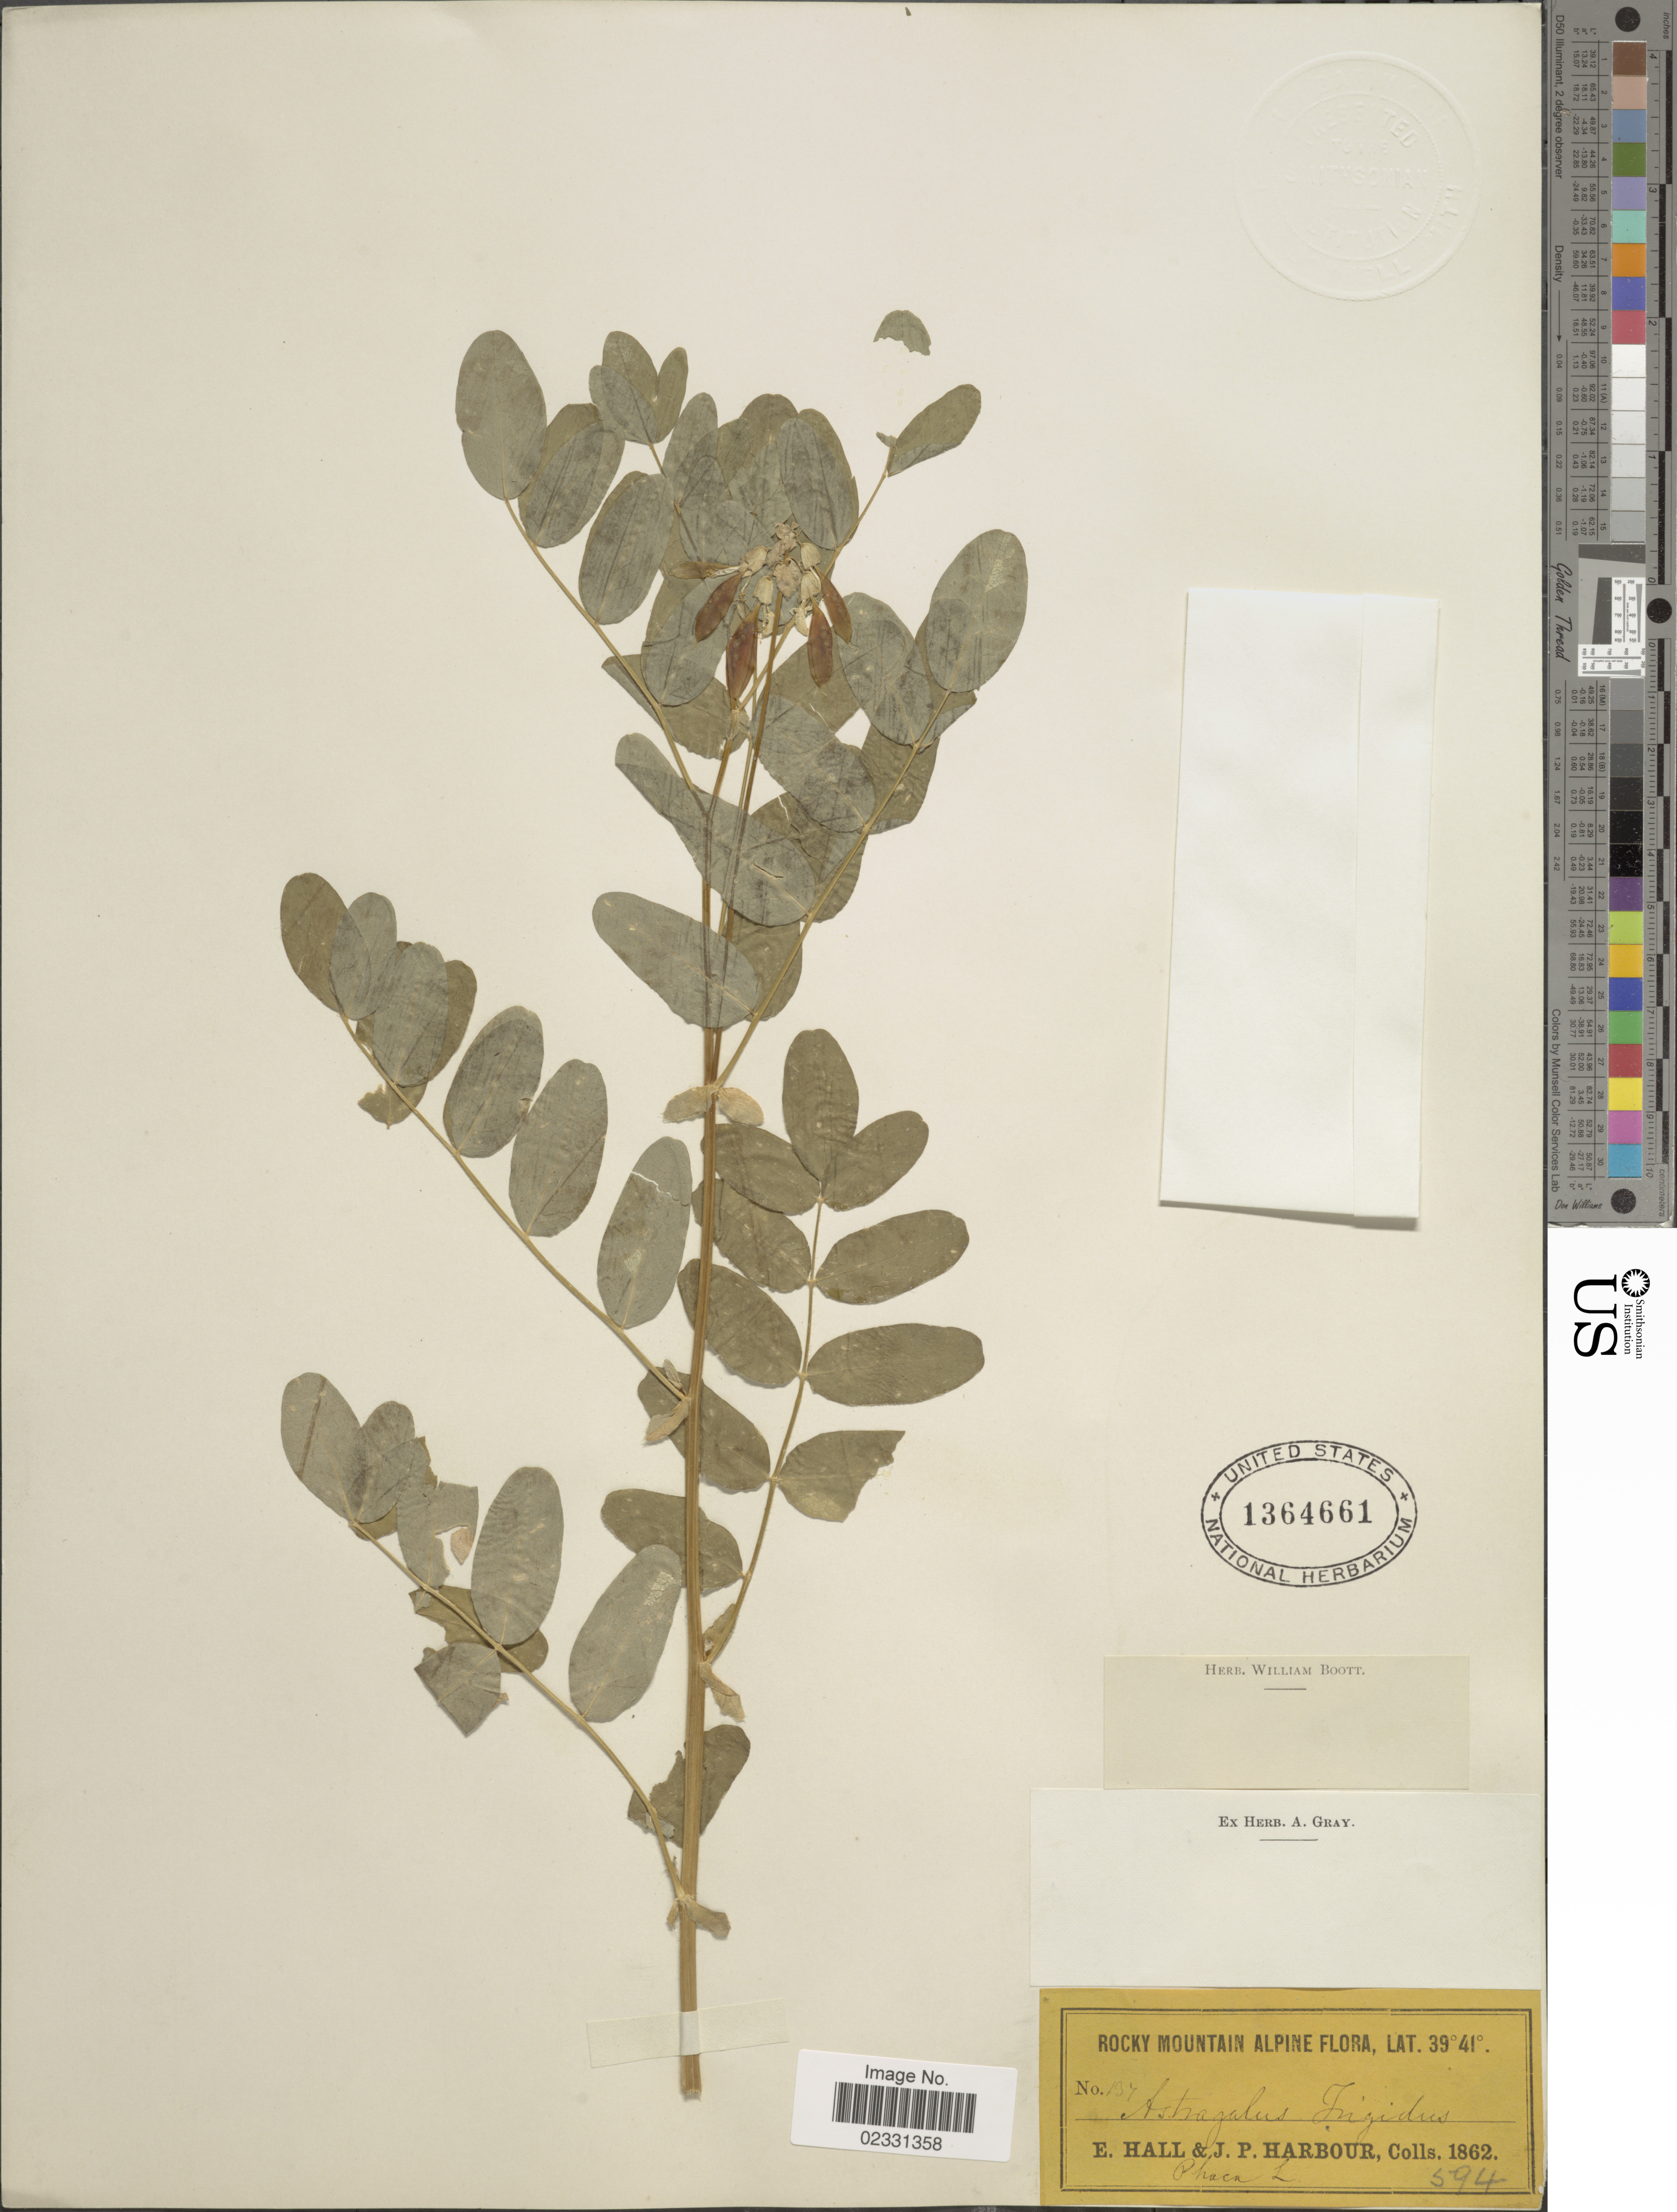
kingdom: Plantae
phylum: Tracheophyta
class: Magnoliopsida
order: Fabales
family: Fabaceae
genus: Astragalus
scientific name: Astragalus frigidus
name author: (L.) A. Gray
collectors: E. Hall & J. Harbour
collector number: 137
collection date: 1862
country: United States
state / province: Colorado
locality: Rocky Mtns.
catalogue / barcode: US 1364661